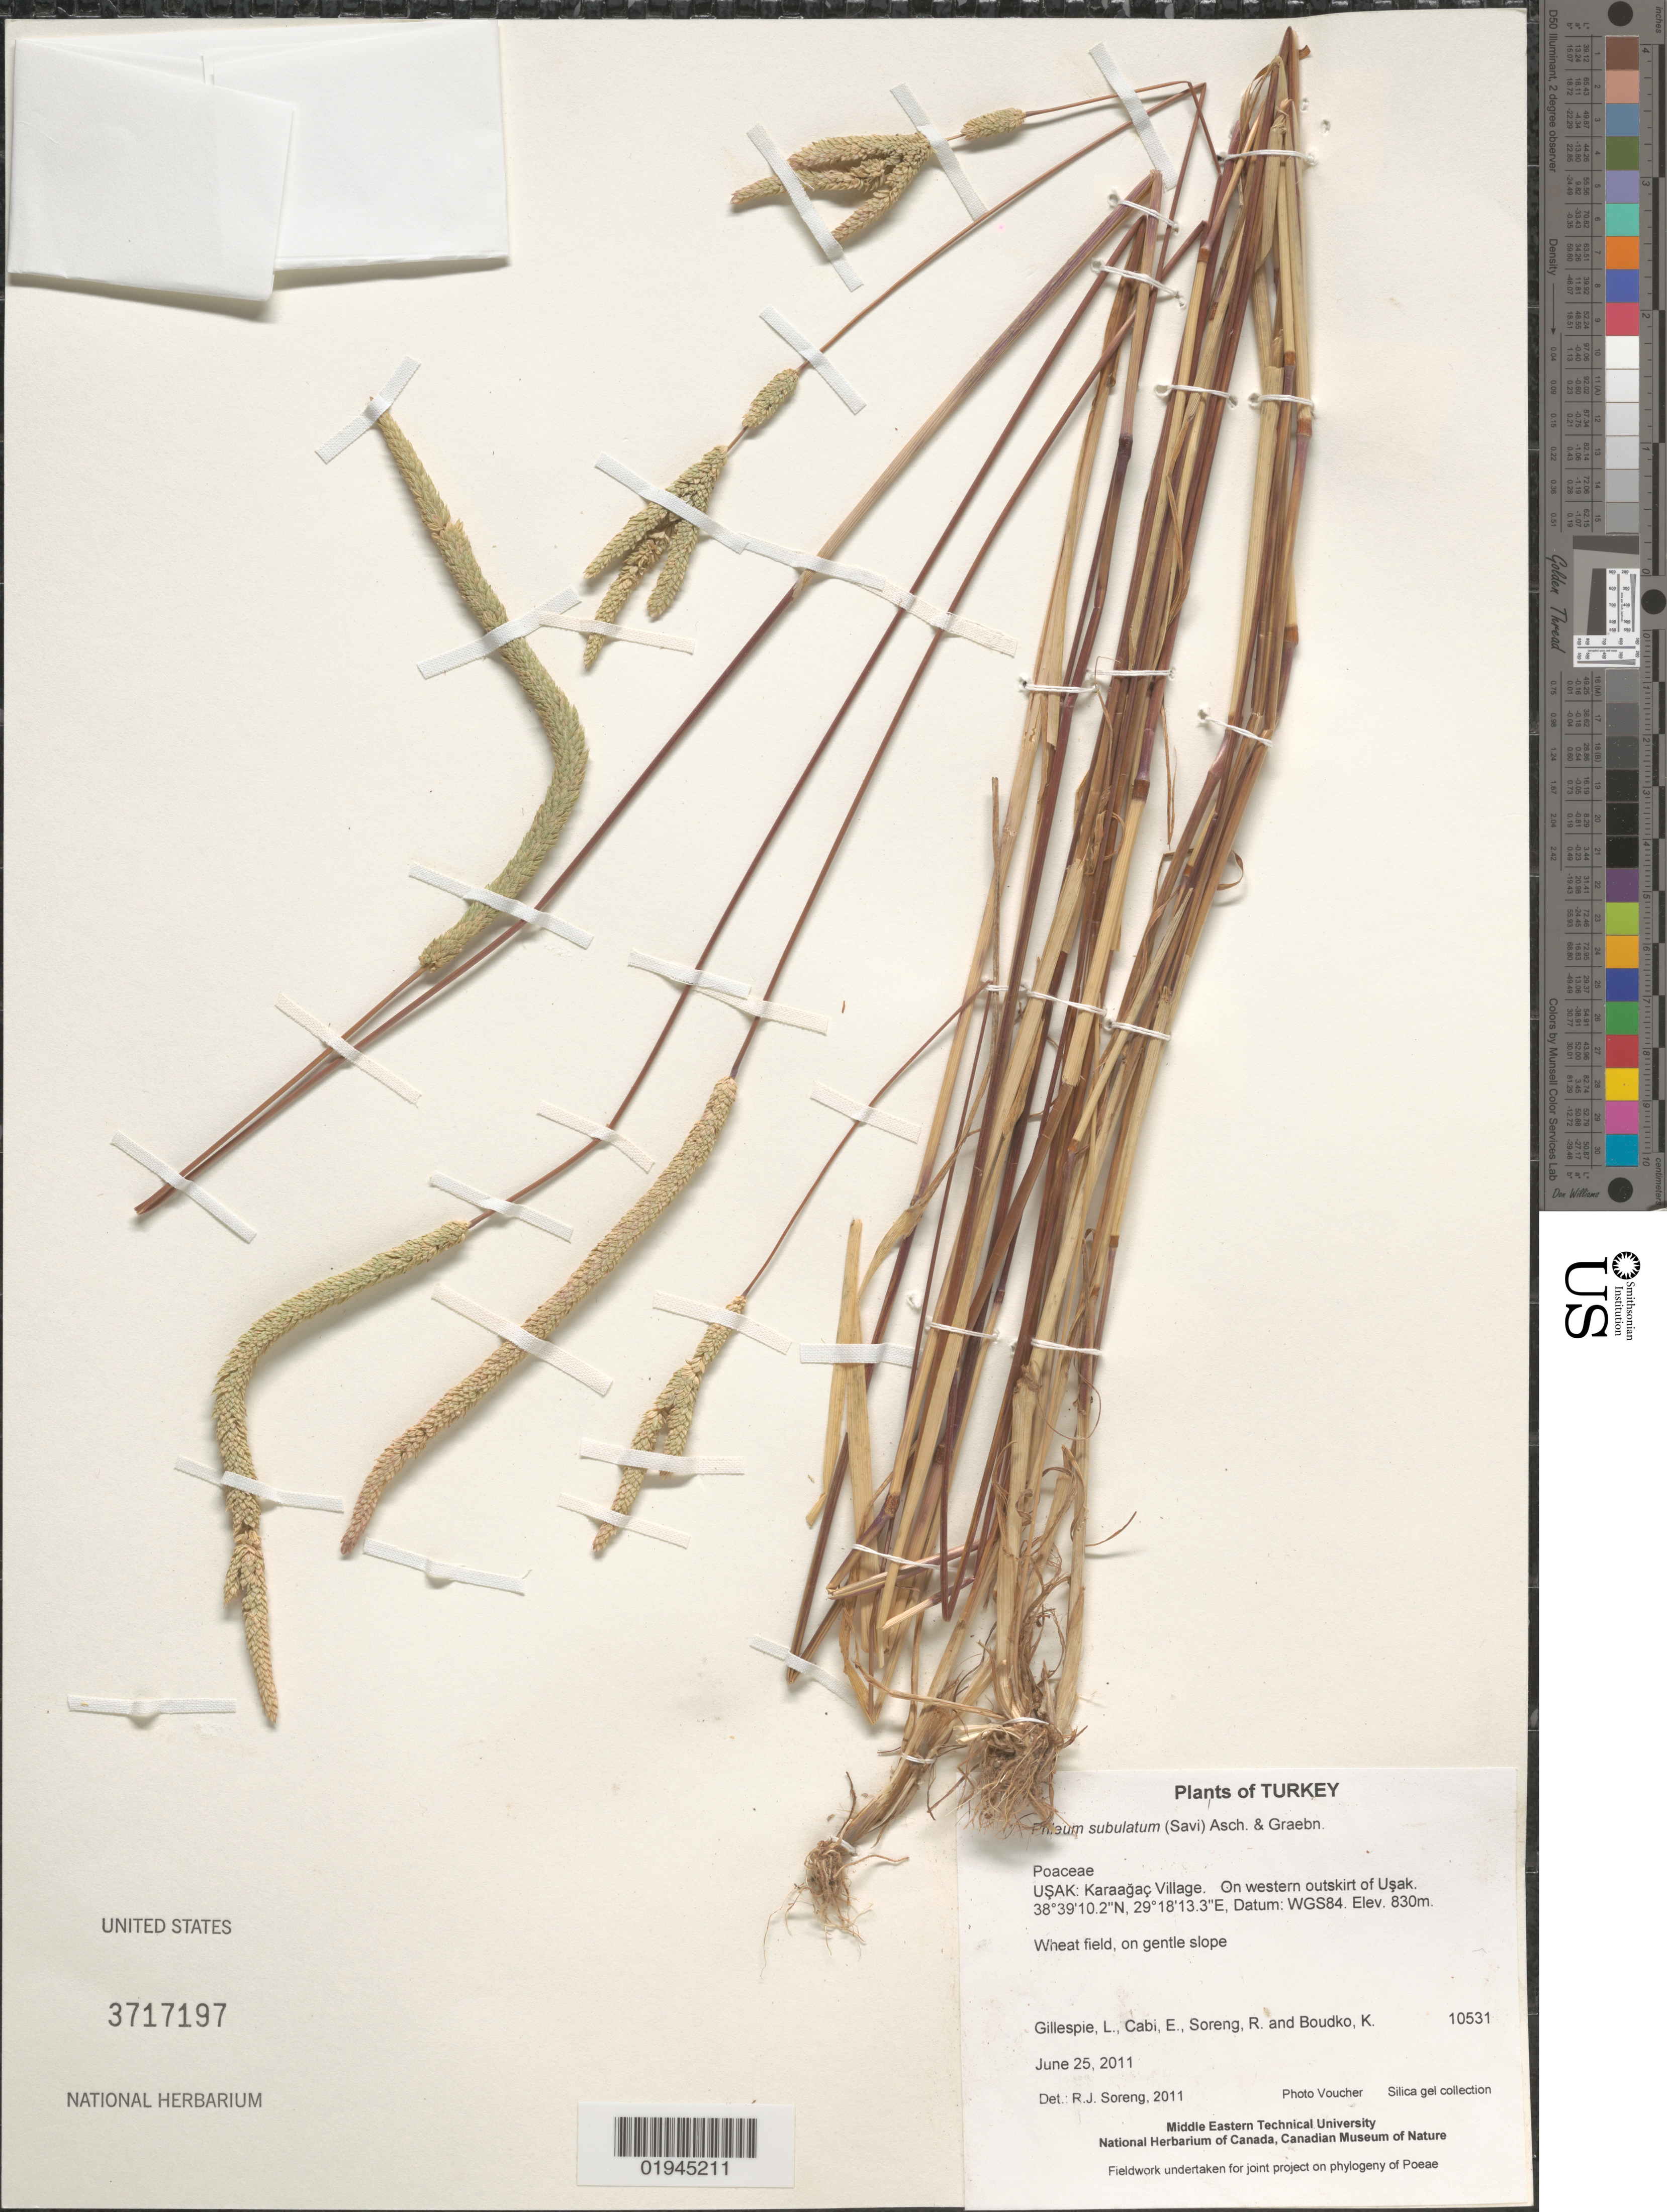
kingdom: Plantae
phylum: Tracheophyta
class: Liliopsida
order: Poales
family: Poaceae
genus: Phleum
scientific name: Phleum subulatum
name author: (Savi) Asch. & Graeb.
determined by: Soreng, Robert J., Research Associate (BOT), Smithsonian Institution - National Museum of Natural History (UNITED STATES)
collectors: L. J. Gillespie, E. Cabi, R. J. Soreng & K. Boudko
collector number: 10531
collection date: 2011-06-25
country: Turkey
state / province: Usak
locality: Karaagaç Village. On western outskirt of Usak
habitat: Wheat field, on gentle slope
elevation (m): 830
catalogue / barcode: US 3717197